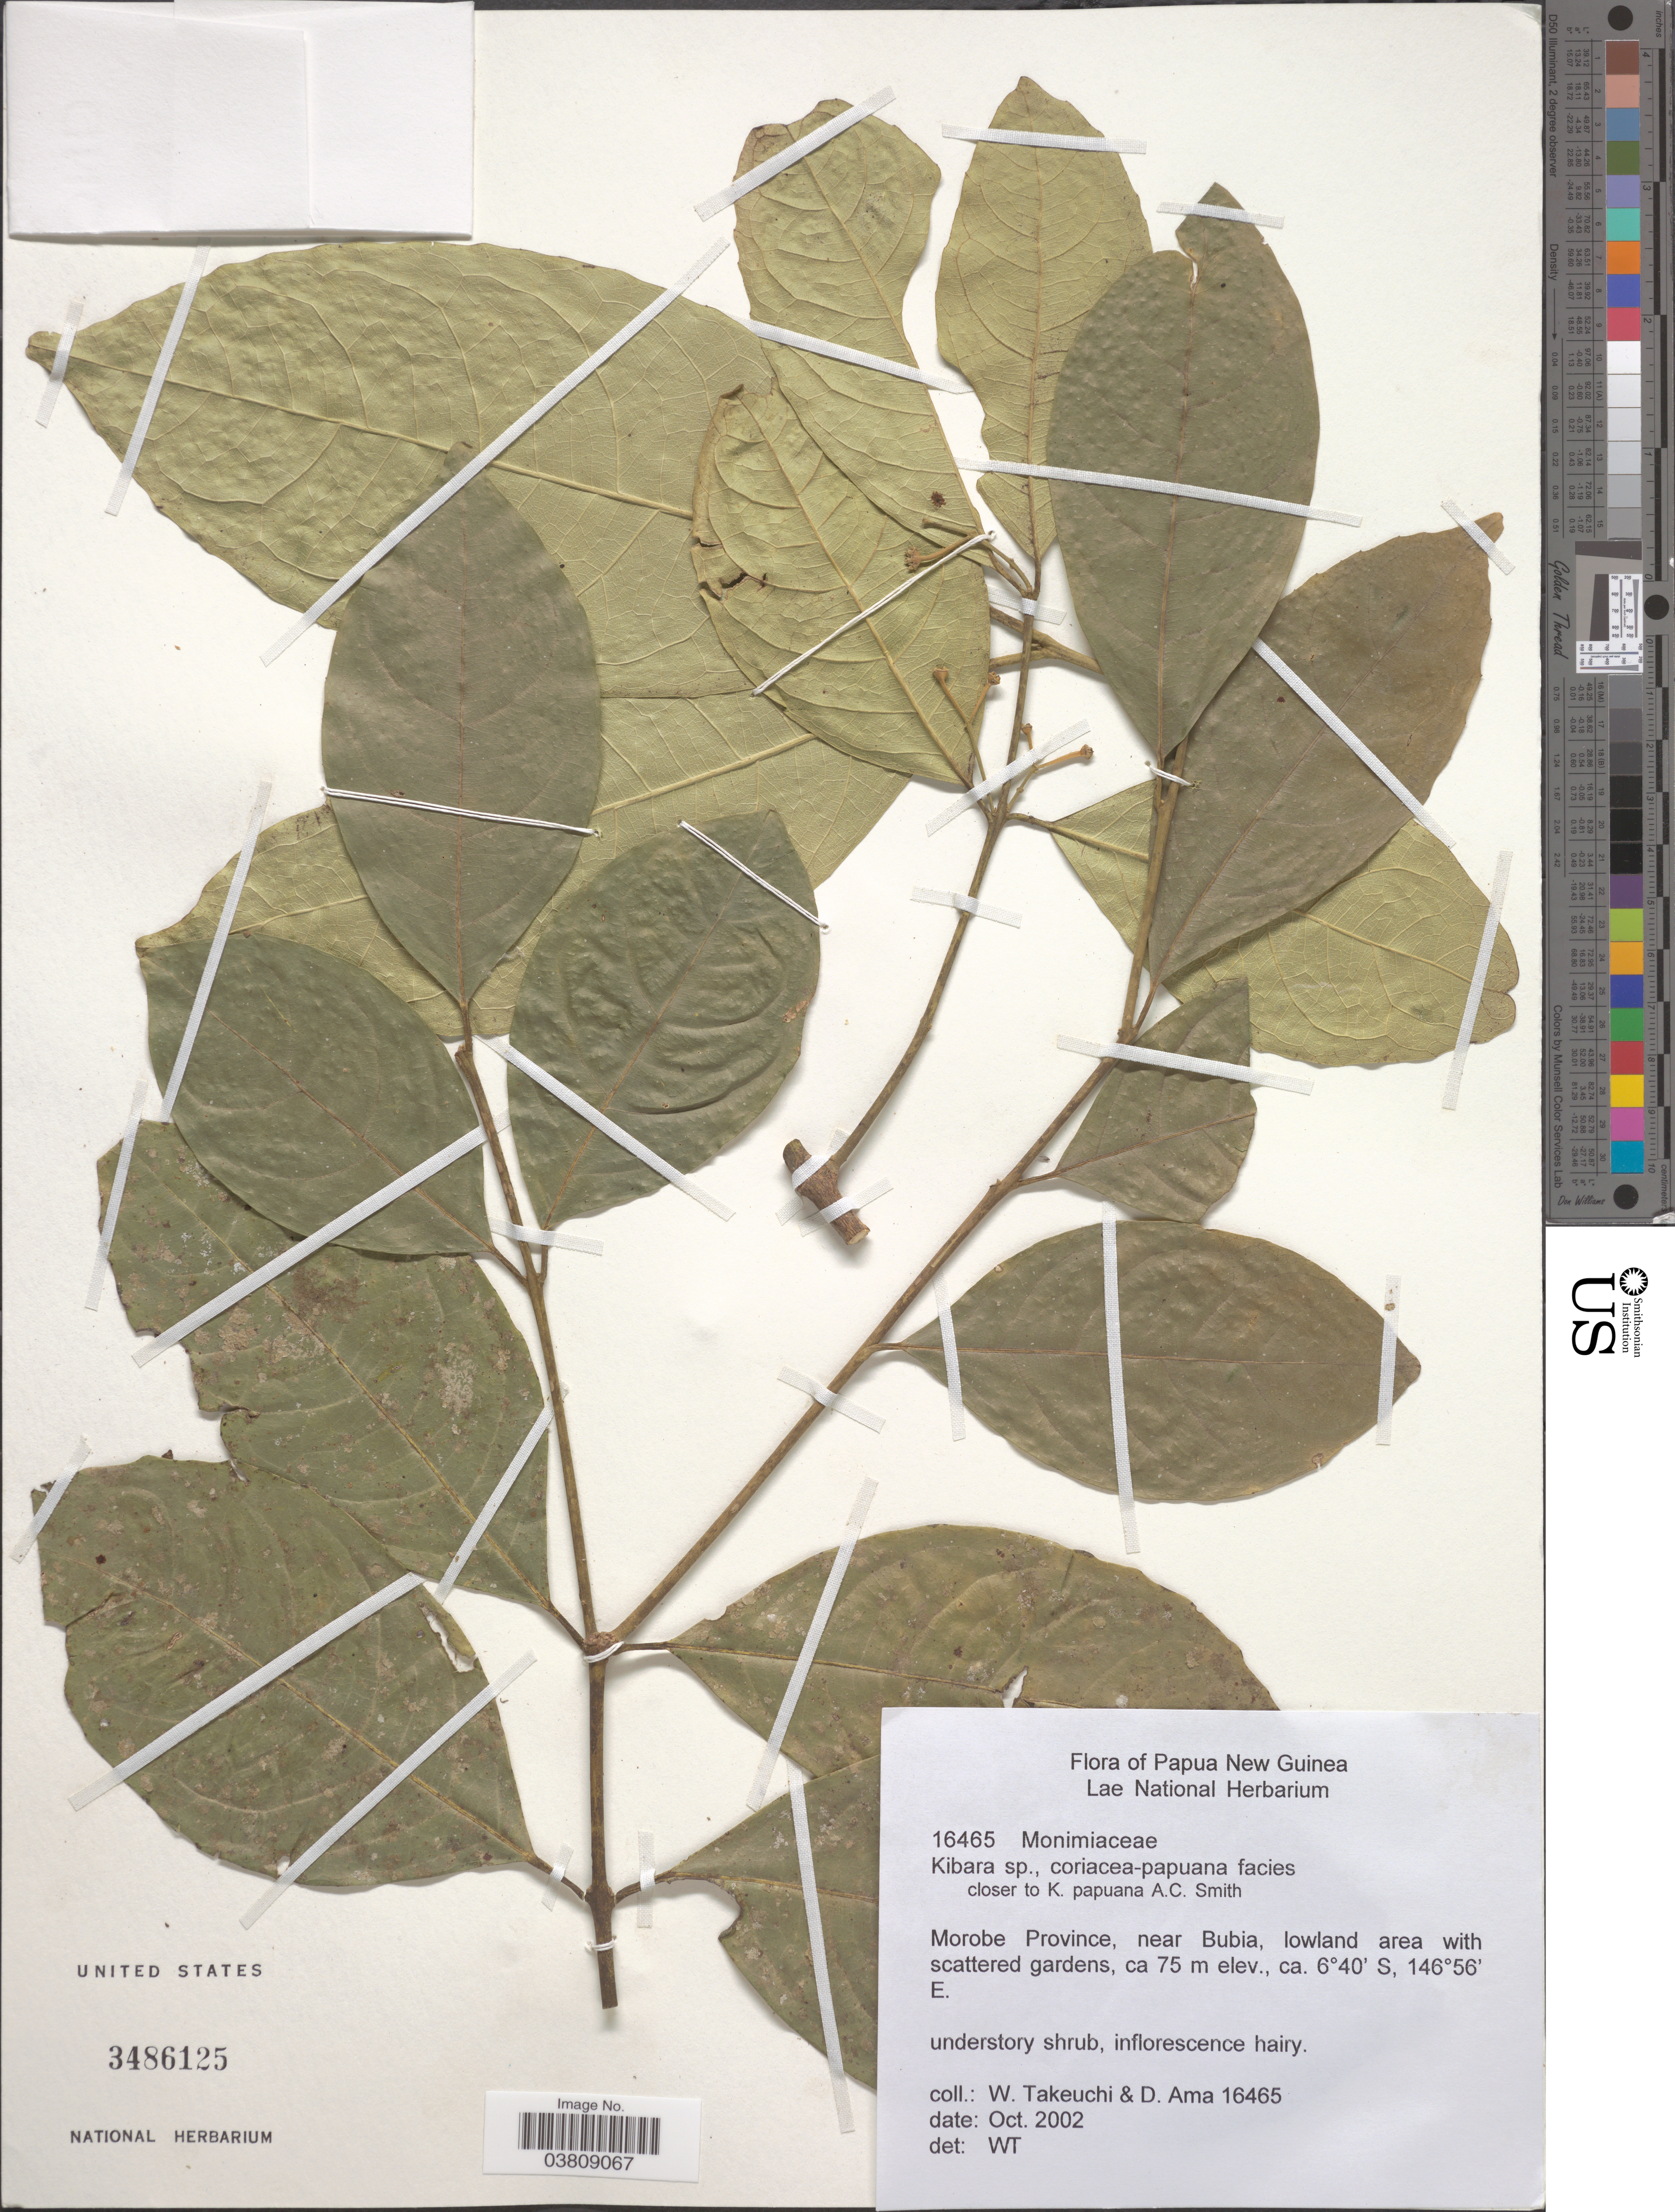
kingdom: Plantae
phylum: Tracheophyta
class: Magnoliopsida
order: Laurales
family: Monimiaceae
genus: Kibara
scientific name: Kibara sp.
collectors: W. Takeuchi & D. Ama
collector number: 16465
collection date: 2002-10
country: Papua New Guinea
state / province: Morobe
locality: Near Bubia, lowland area with scattered gardens.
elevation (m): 75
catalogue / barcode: US 3486125